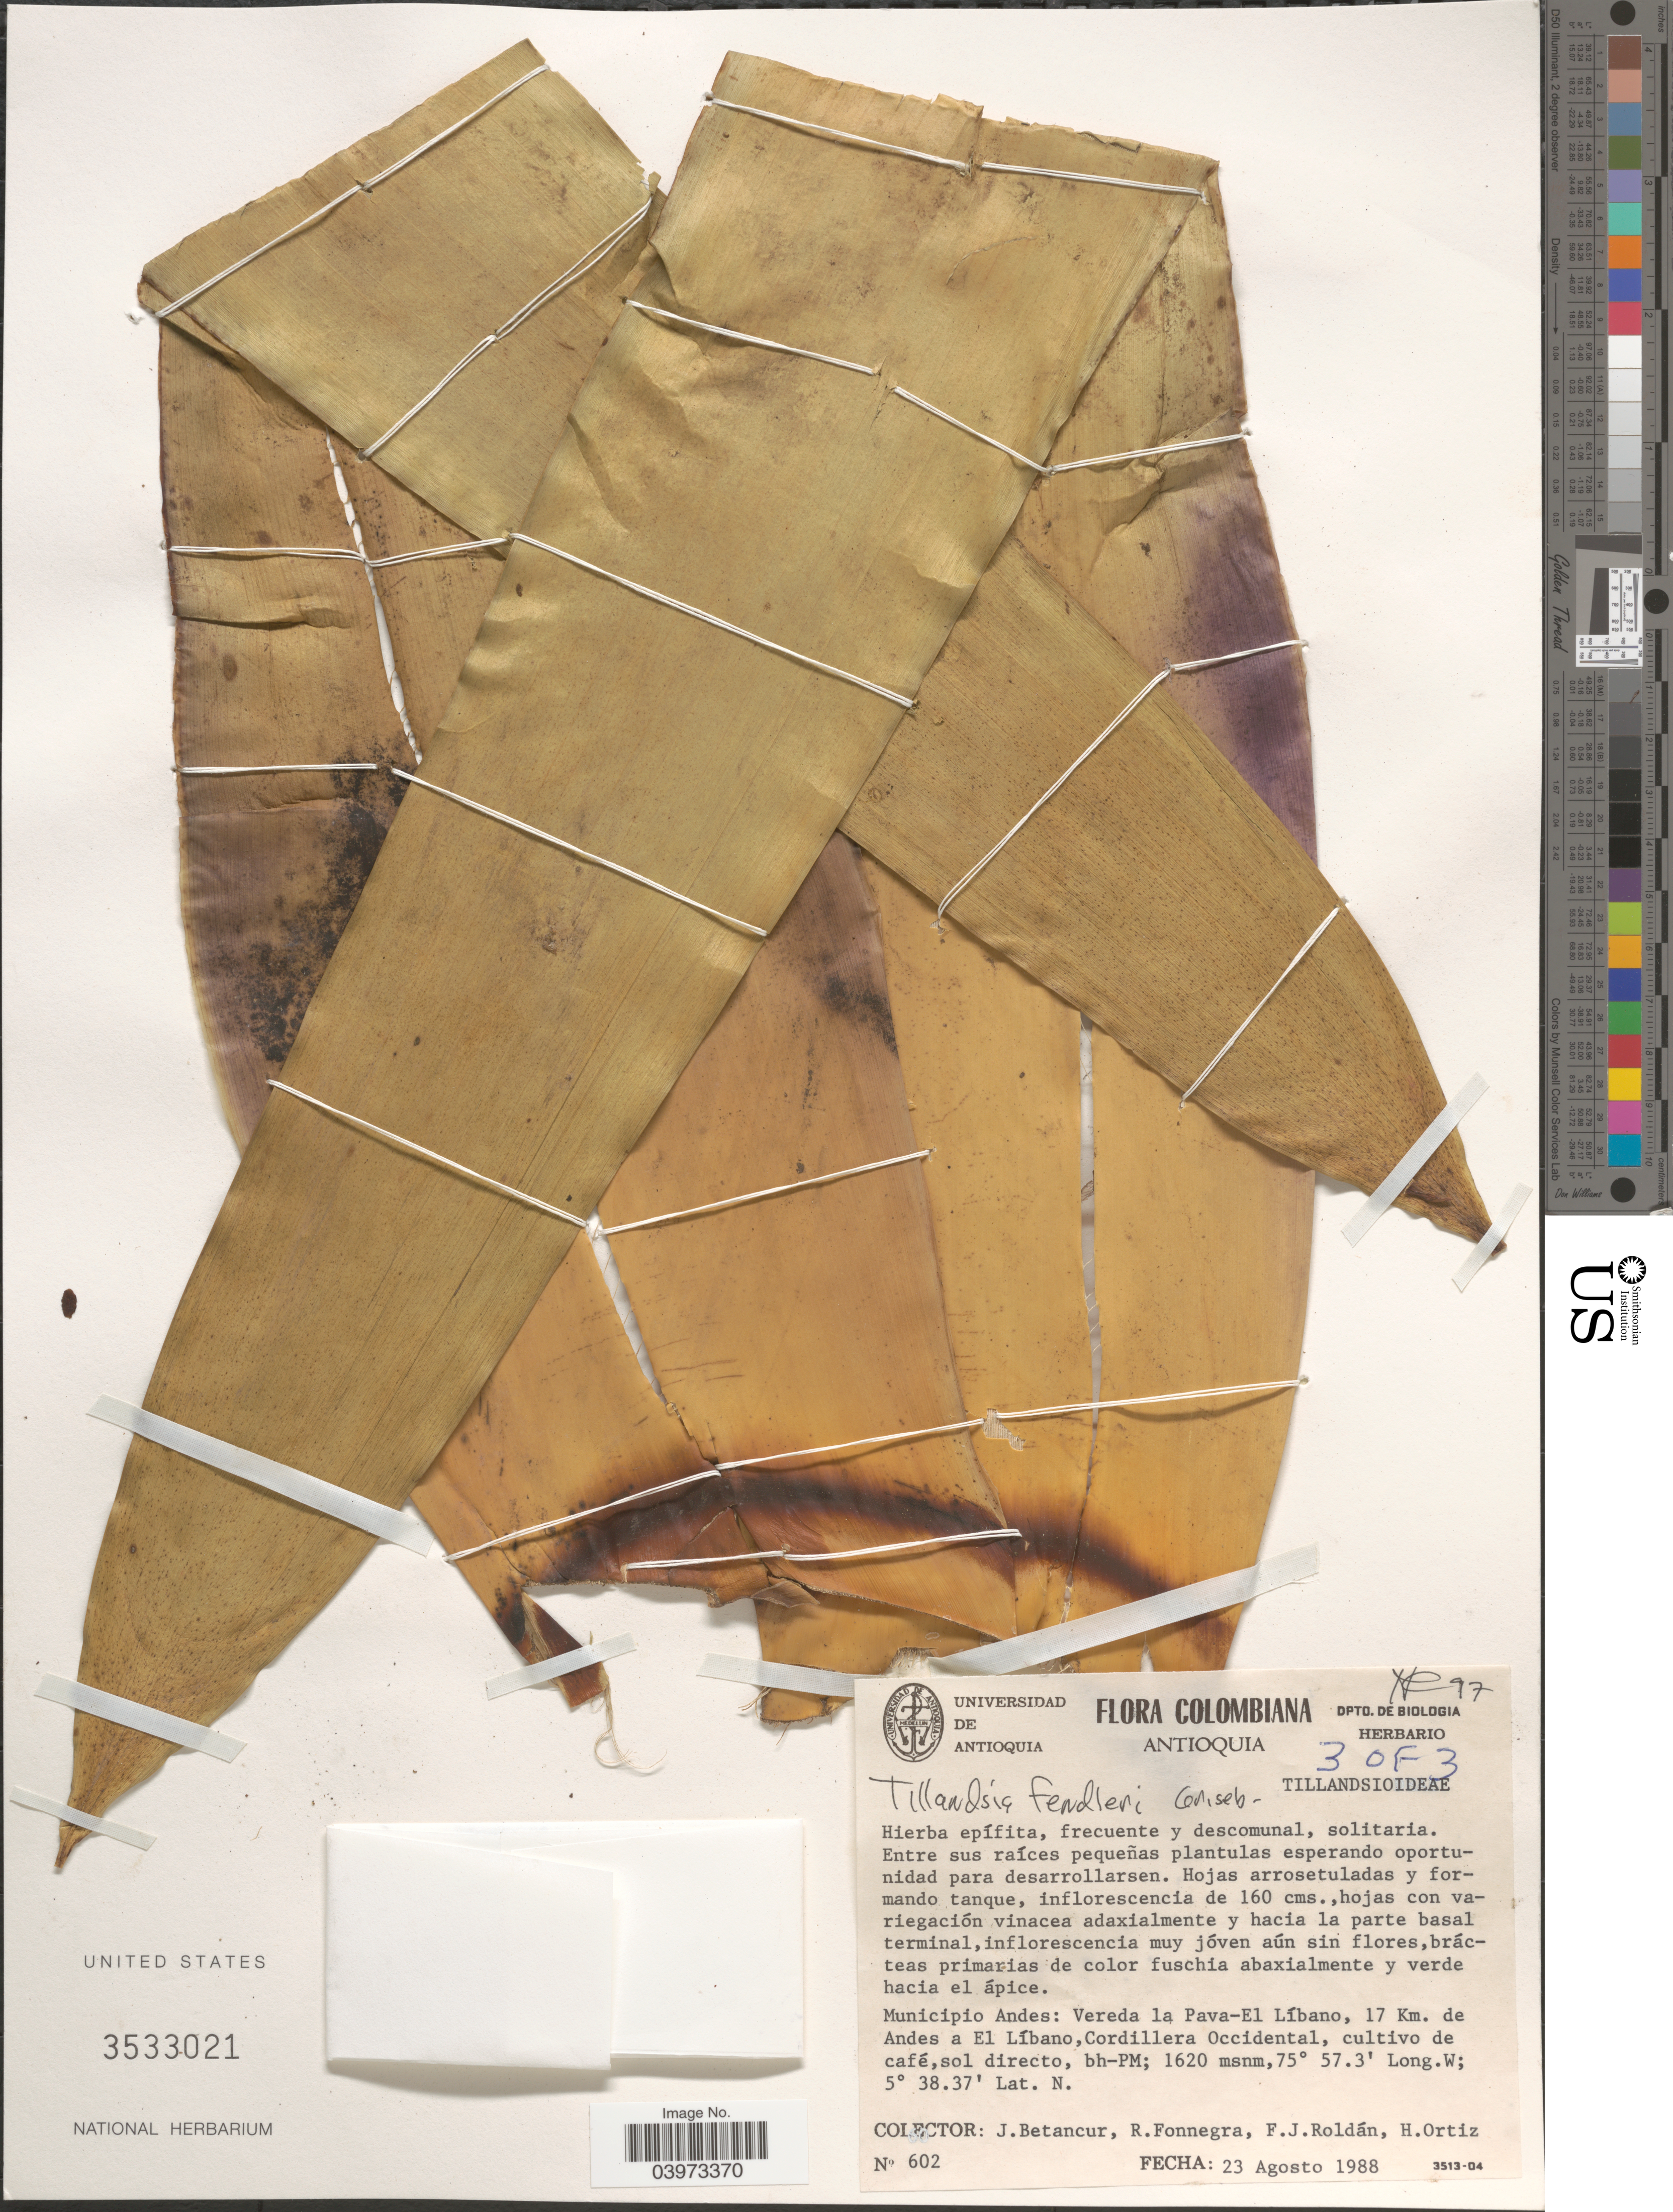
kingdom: Plantae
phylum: Tracheophyta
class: Liliopsida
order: Poales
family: Bromeliaceae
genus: Tillandsia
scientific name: Tillandsia fendleri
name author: Griseb.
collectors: J. Betancur, R. Fonnegra G., F. J. Roldán & H. Ortiz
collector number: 602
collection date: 1988-08-23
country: Colombia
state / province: Antioquia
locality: Municipio Andes: Vereda la Pava-El Líbano, 17 Km. de Andes a El Líbano, Cordillera Occidental, cultivo de café, bh-PM.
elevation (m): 1620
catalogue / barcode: US 3533021